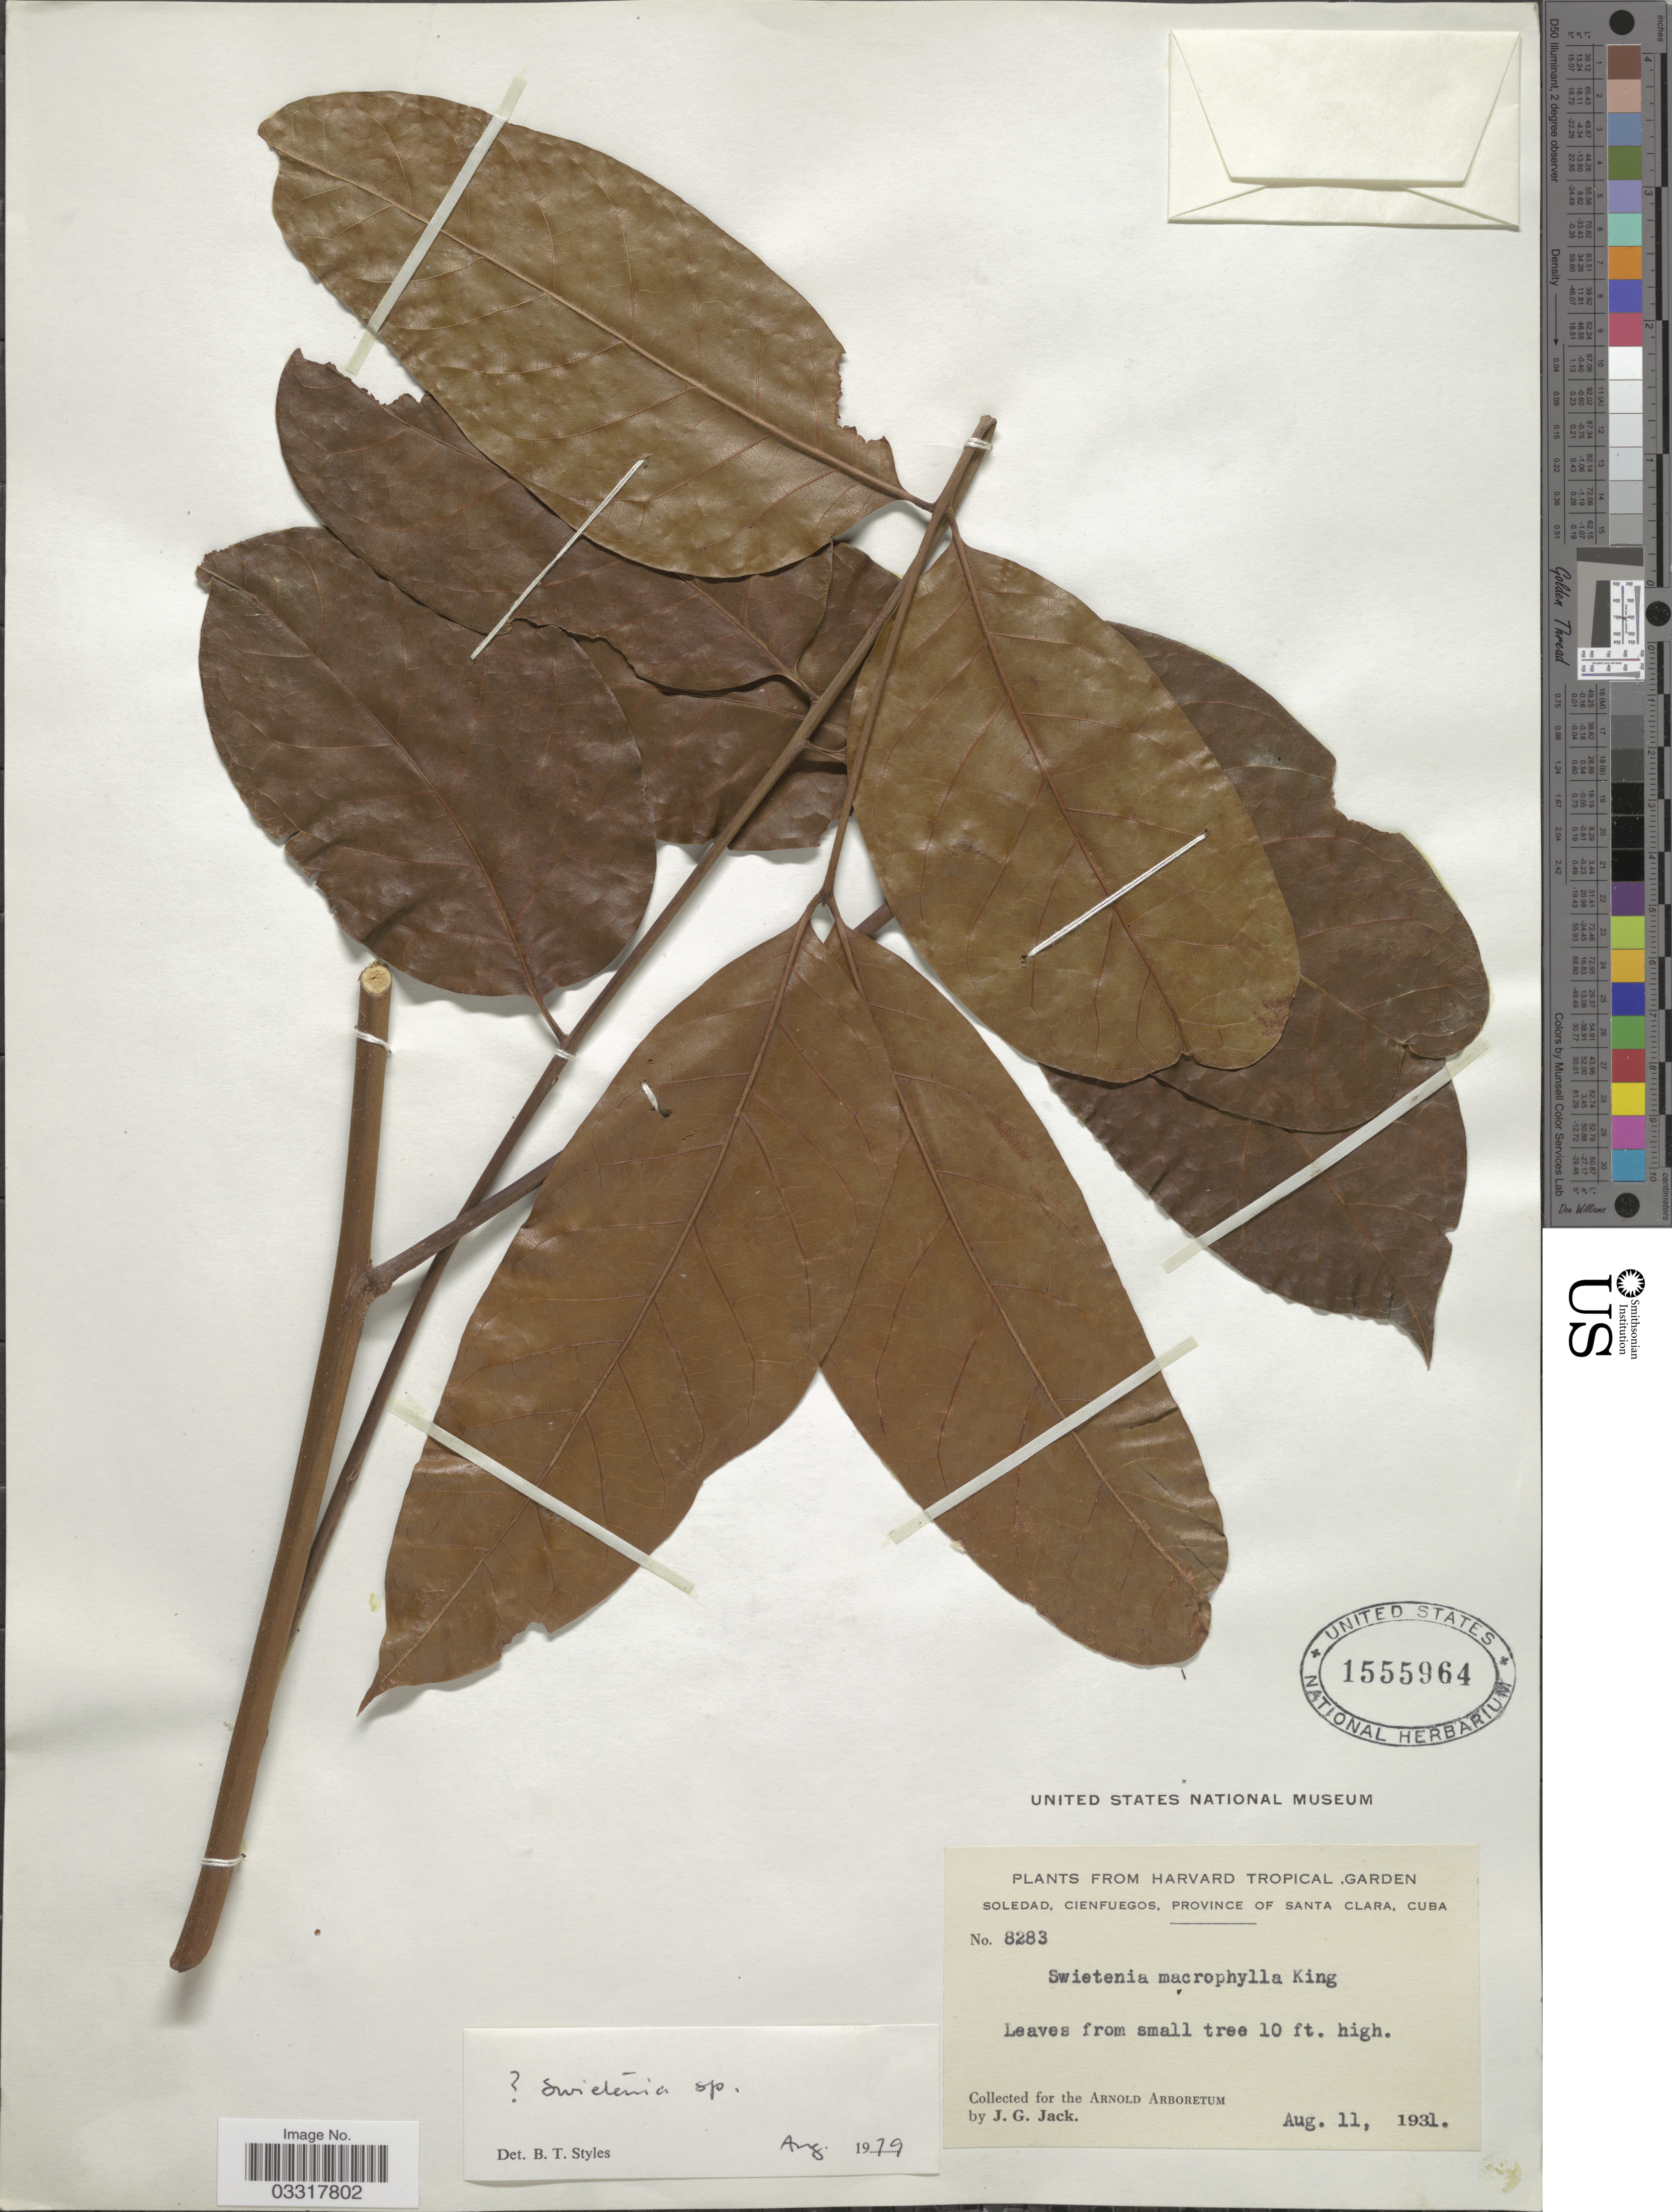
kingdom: Plantae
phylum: Tracheophyta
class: Magnoliopsida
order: Sapindales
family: Meliaceae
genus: Swietenia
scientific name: Swietenia mahagoni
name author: (L.) Jacq.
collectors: J. G. Jack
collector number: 8283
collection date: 1931-08-11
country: Cuba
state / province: Las Villas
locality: Soledad, Cienfuegos, Province of Santa Clara, Cuba.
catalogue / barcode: US 1555964